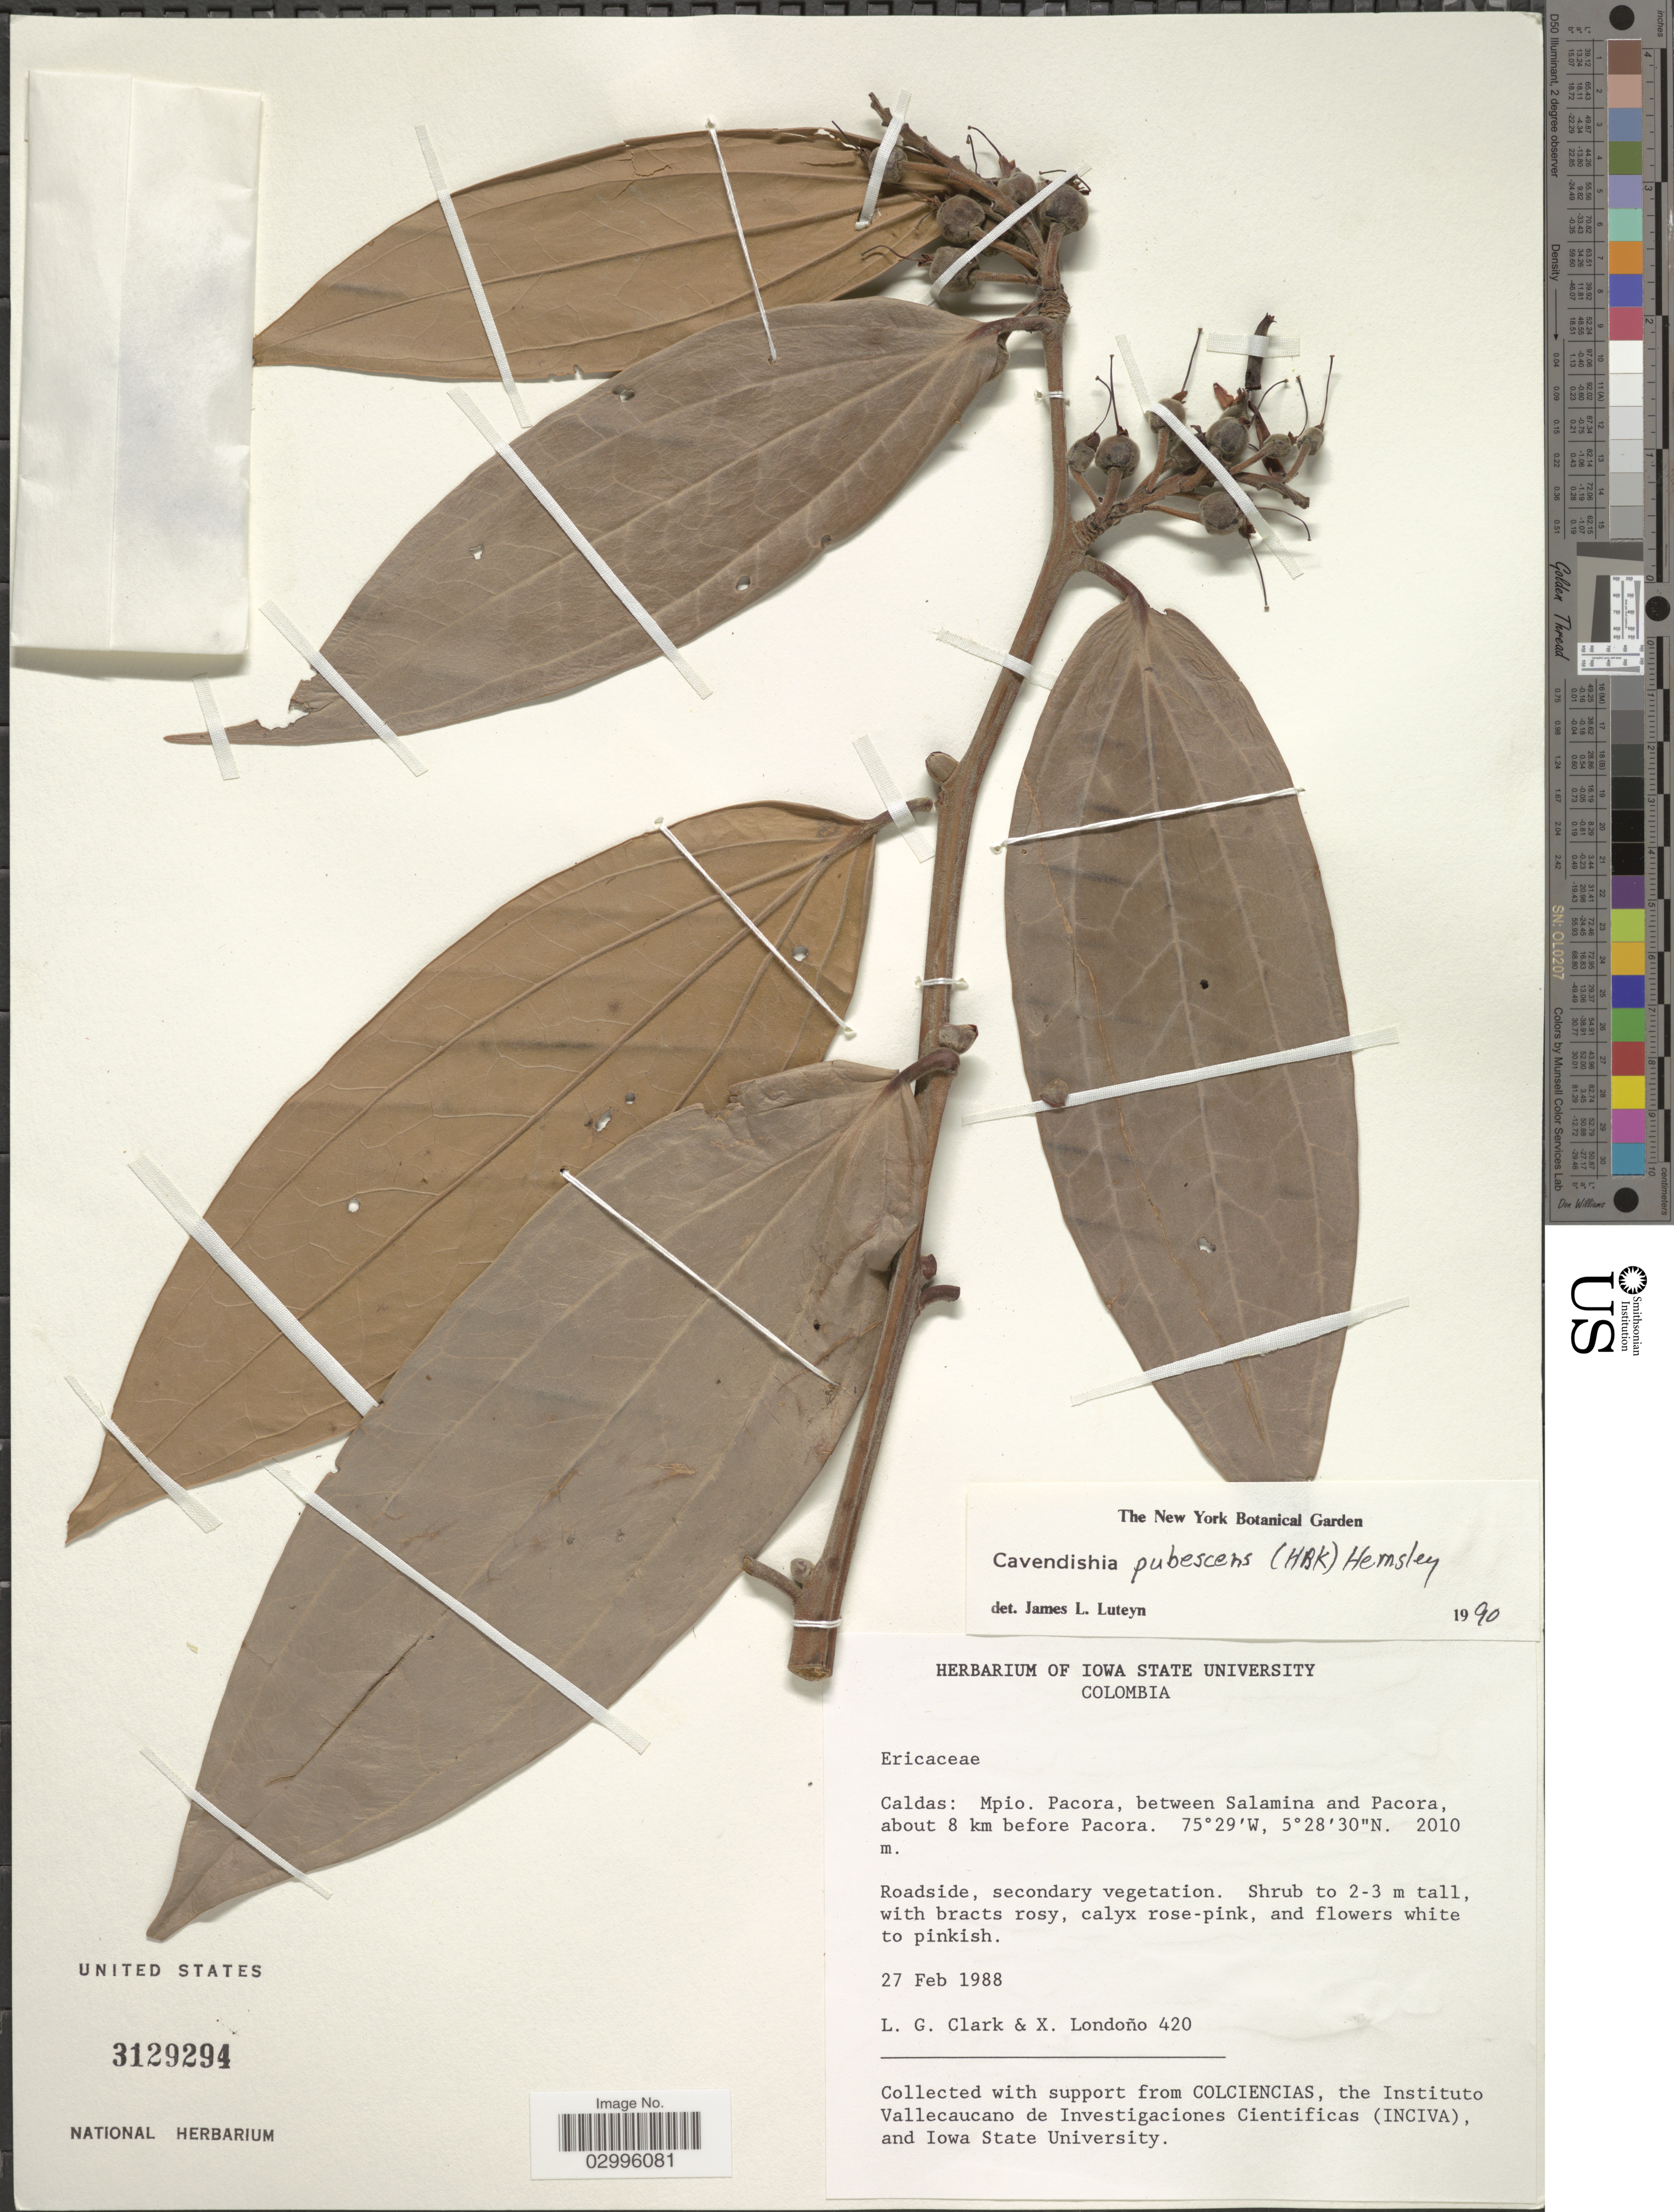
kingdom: Plantae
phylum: Tracheophyta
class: Magnoliopsida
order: Ericales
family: Ericaceae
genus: Cavendishia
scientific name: Cavendishia pubescens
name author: (Kunth) Hemsl.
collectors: L. G. Clark & X. Londoño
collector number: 420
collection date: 1988-02-27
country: Colombia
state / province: Caldas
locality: Mpio. Pacora, between Salamina and Pacora, about 8 km before Pacora.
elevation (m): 2010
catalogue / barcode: US 3129294